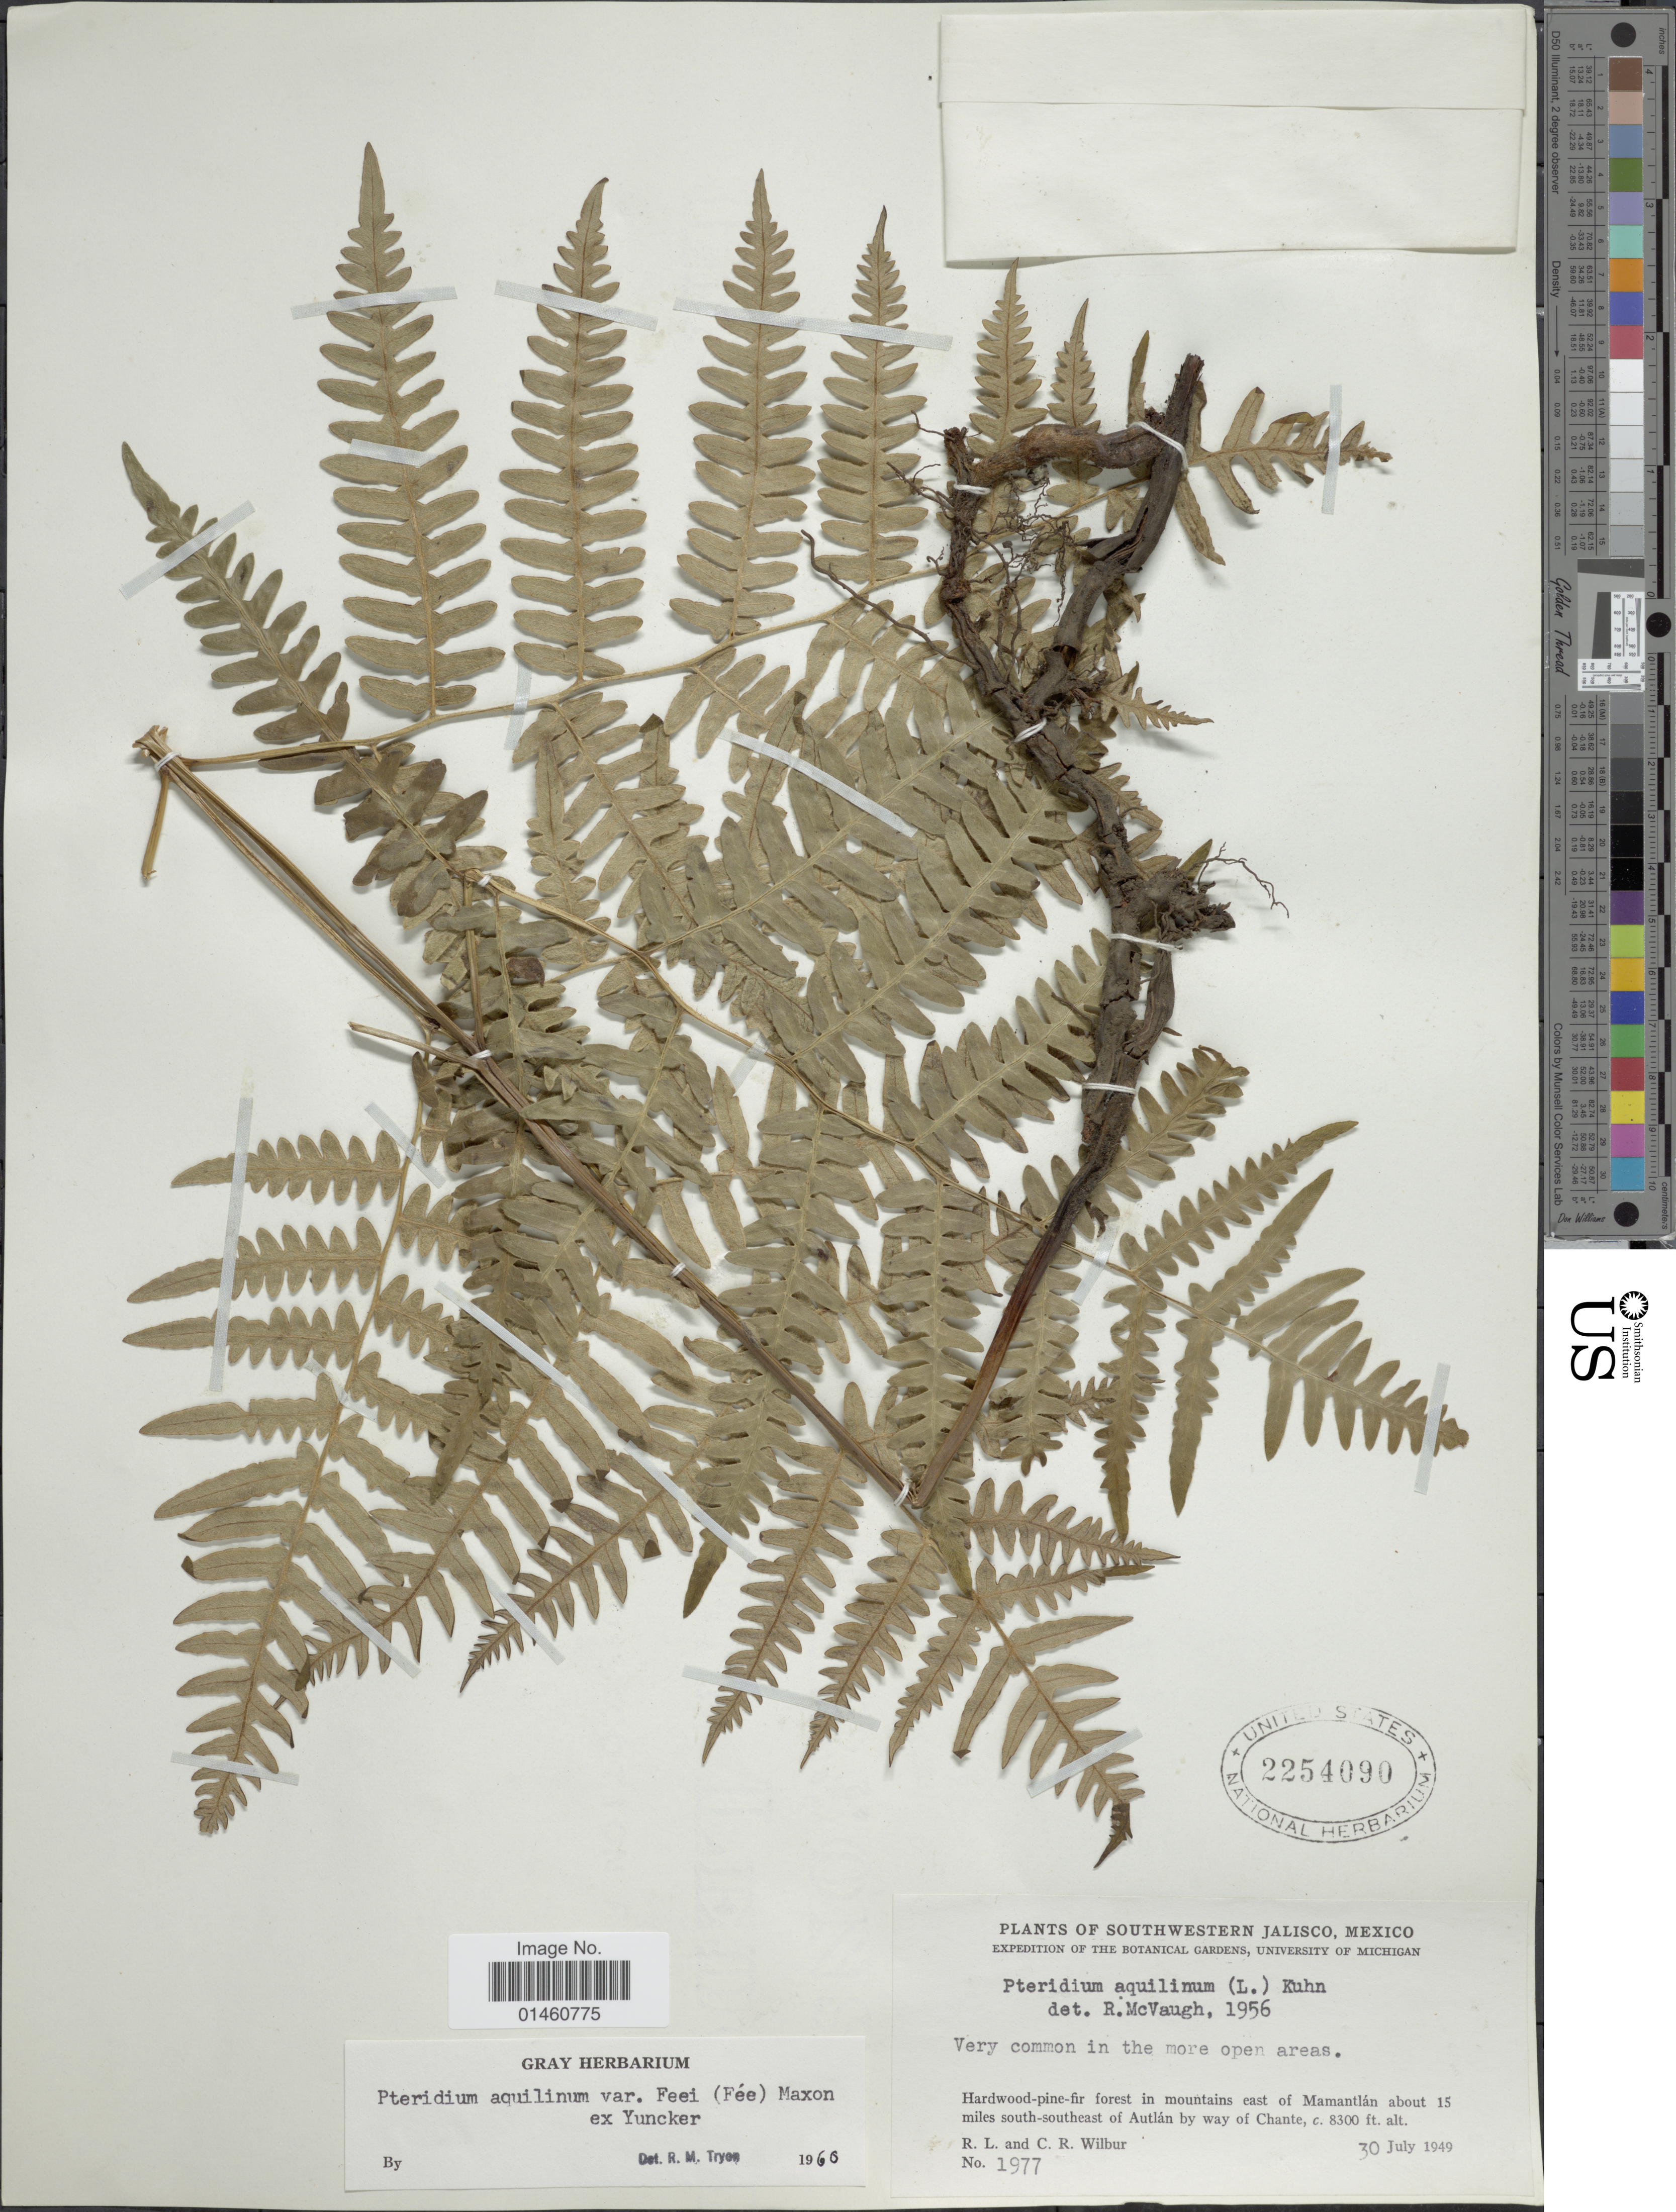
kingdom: Plantae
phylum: Tracheophyta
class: Polypodiopsida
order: Polypodiales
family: Dennstaedtiaceae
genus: Pteridium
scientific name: Pteridium aquilinum var. feei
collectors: R. L. Wilbur & C. Wilbur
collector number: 1977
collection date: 1949-07-30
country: Mexico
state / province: Jalisco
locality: Southwestern Jalisco, in mountains east of Mamantlán about 15 miles south-southeast of Autlán by way of Chante.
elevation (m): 2530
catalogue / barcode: US 2254090